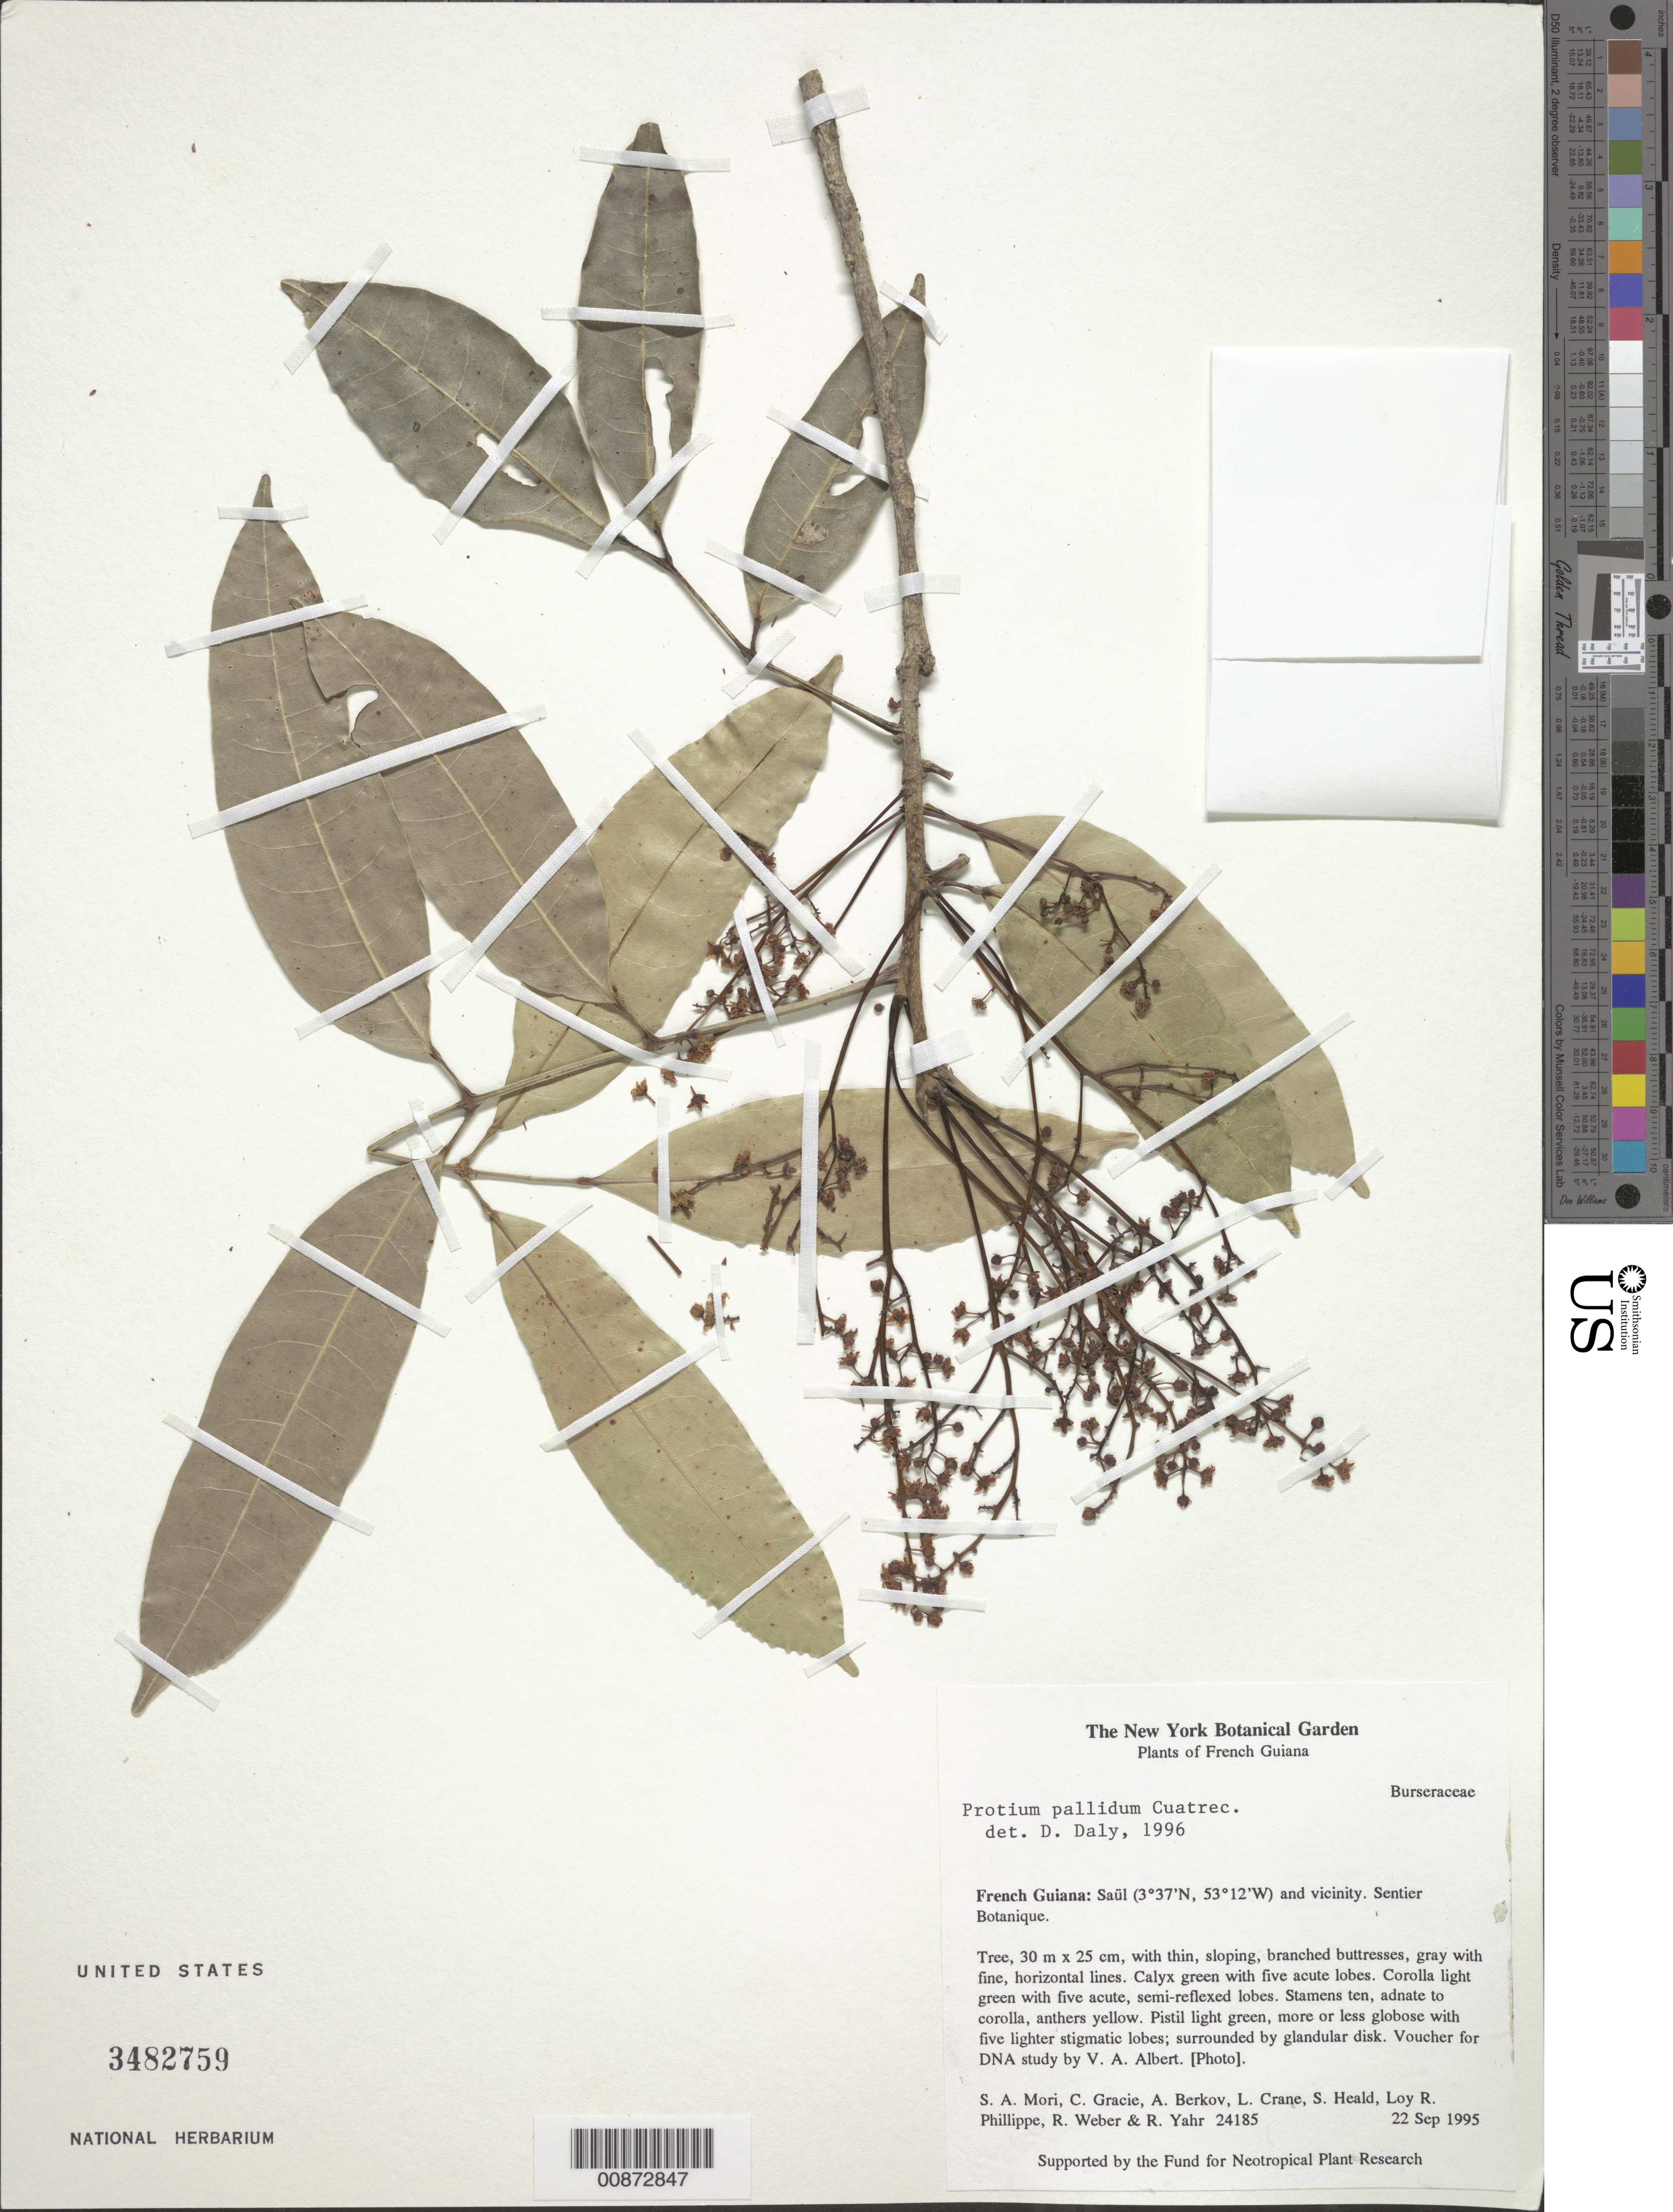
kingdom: Plantae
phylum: Tracheophyta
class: Magnoliopsida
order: Sapindales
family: Burseraceae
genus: Protium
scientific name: Protium pallidum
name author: Cuatrec.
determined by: Daly, D. C.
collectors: S. Mori, C. A. Gracie, A. Berkov, L. Crane, S. Heald, L. Phillippe, R. Weber & R. Yahr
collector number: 24185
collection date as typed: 22-Sep-95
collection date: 1995-09-22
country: French Guiana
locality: Saül and vic., Sentier Botanique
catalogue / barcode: US 3482759